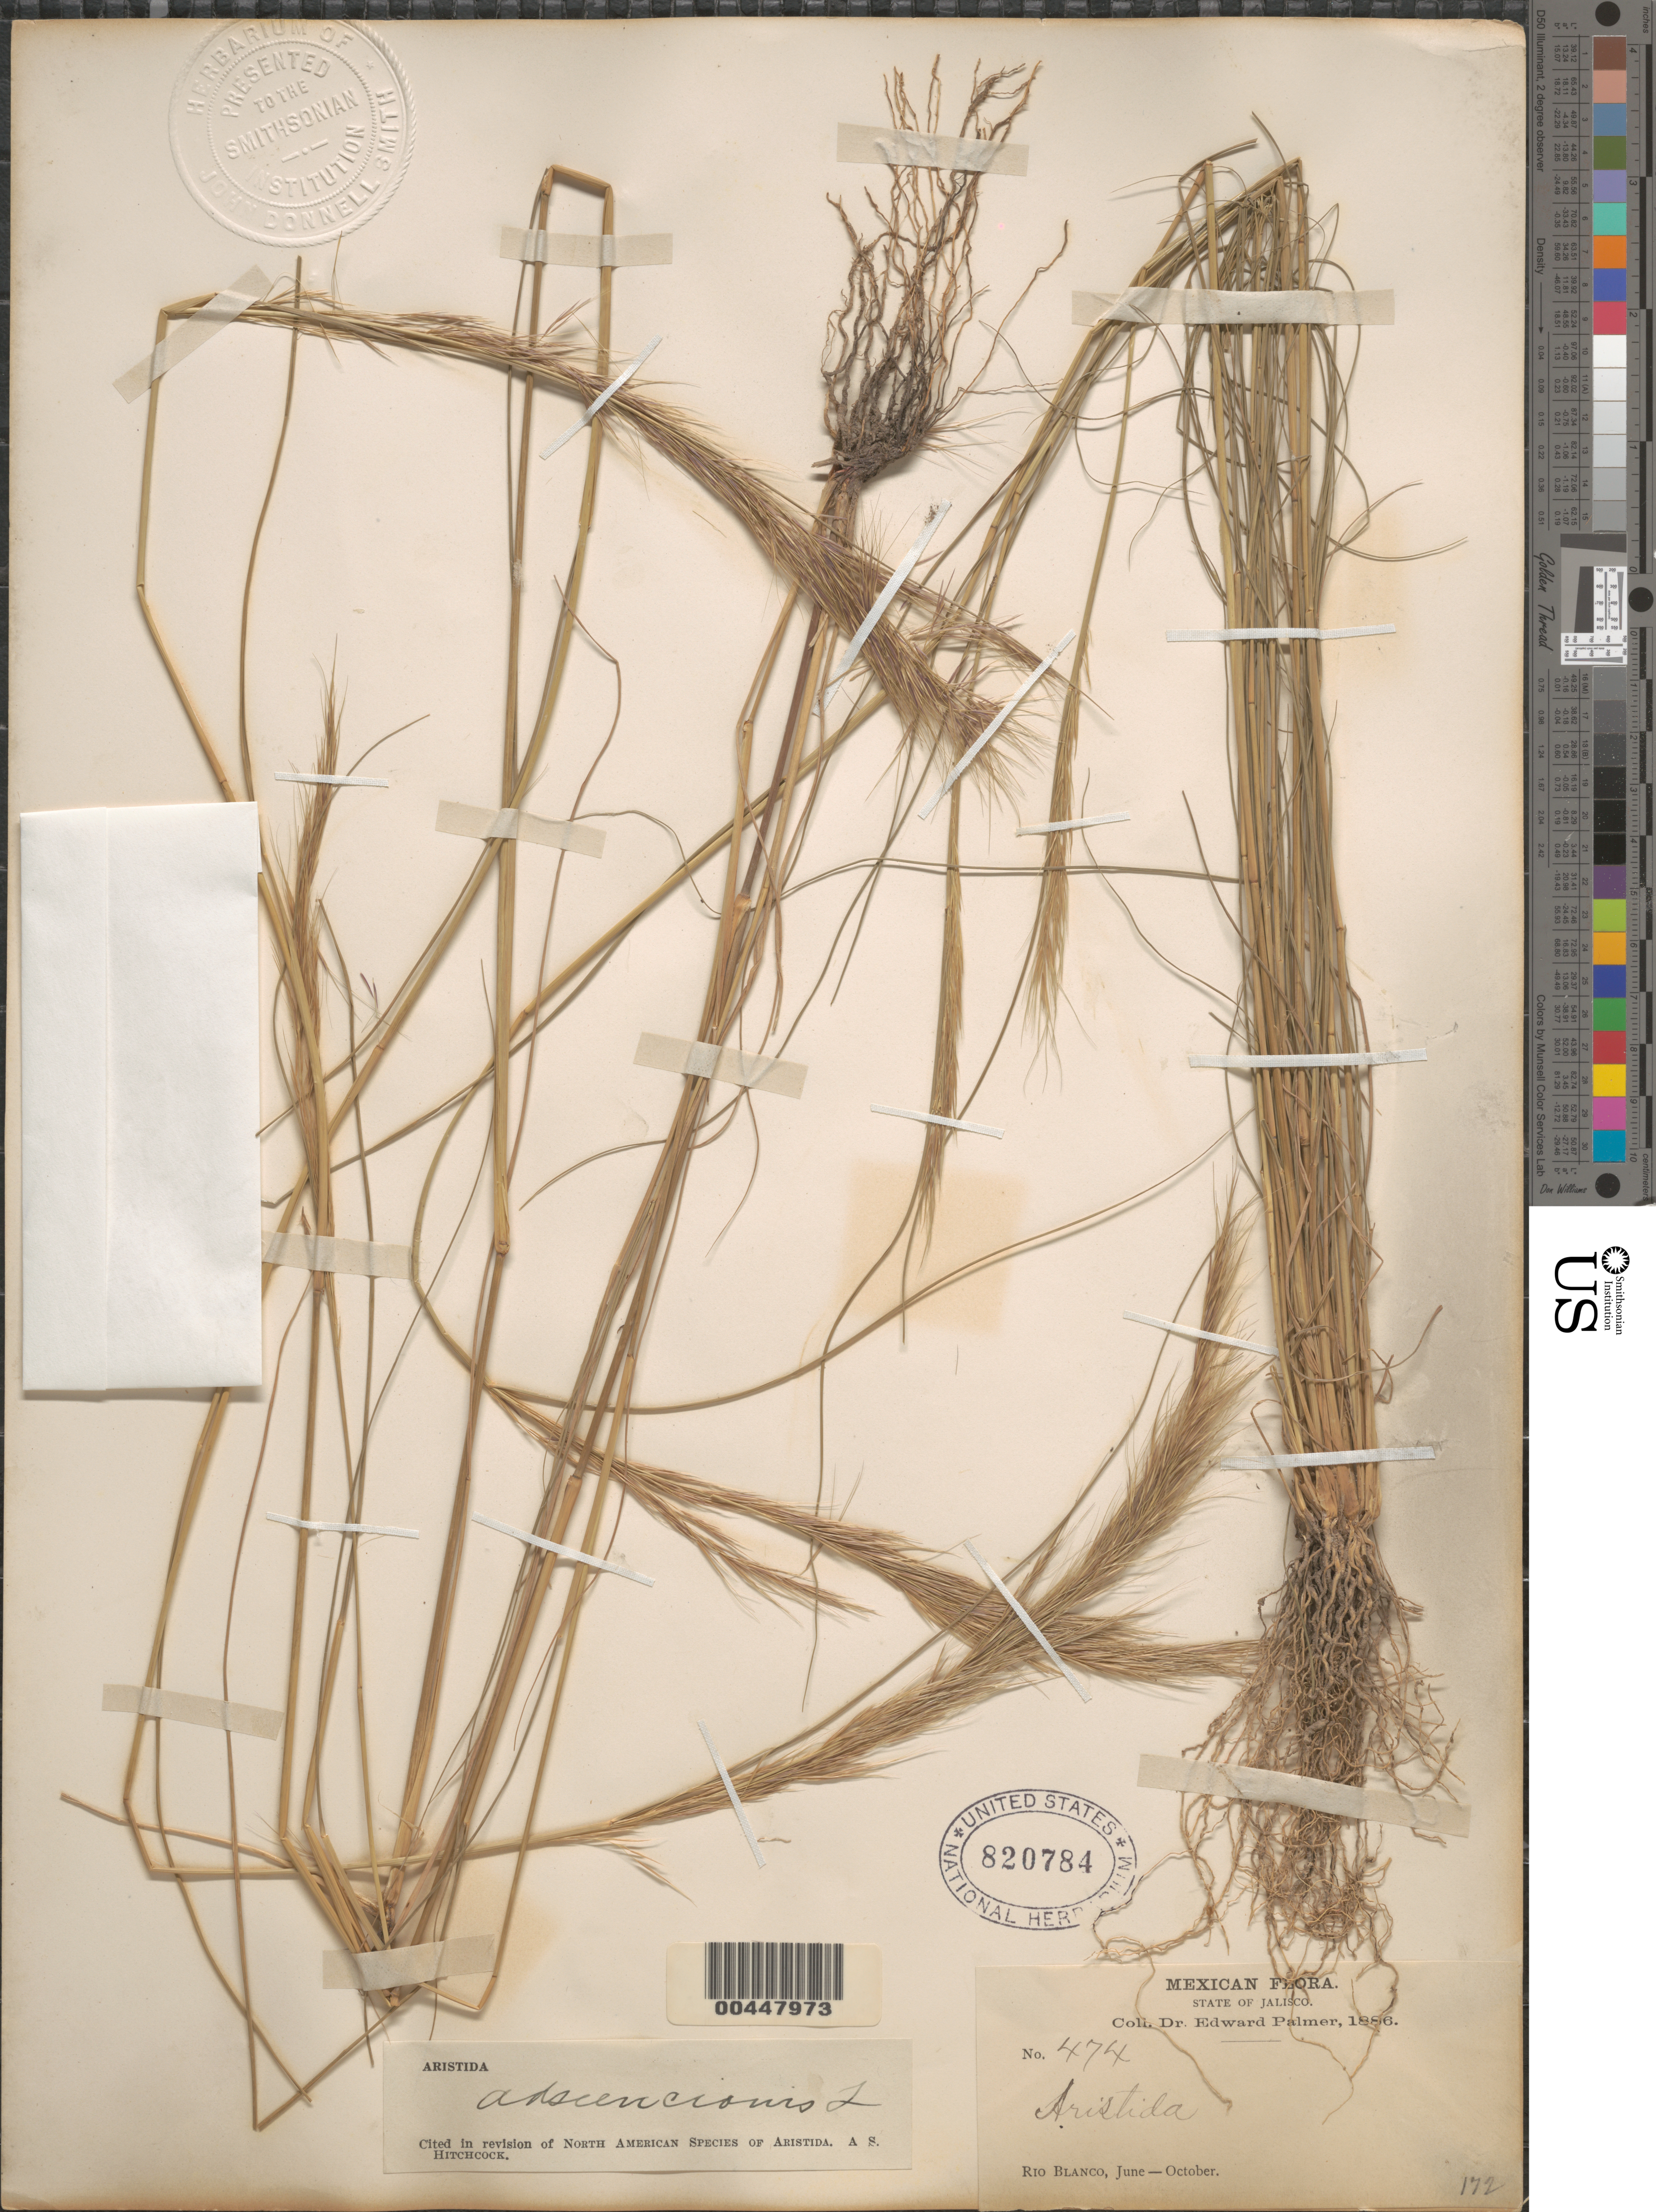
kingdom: Plantae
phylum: Tracheophyta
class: Liliopsida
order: Poales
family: Poaceae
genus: Aristida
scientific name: Aristida adscensionis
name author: L.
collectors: E. Palmer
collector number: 474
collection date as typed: Jun 1886 to Oct 1886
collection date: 1886-06/1886-10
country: Mexico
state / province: Jalisco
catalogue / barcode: US 820784